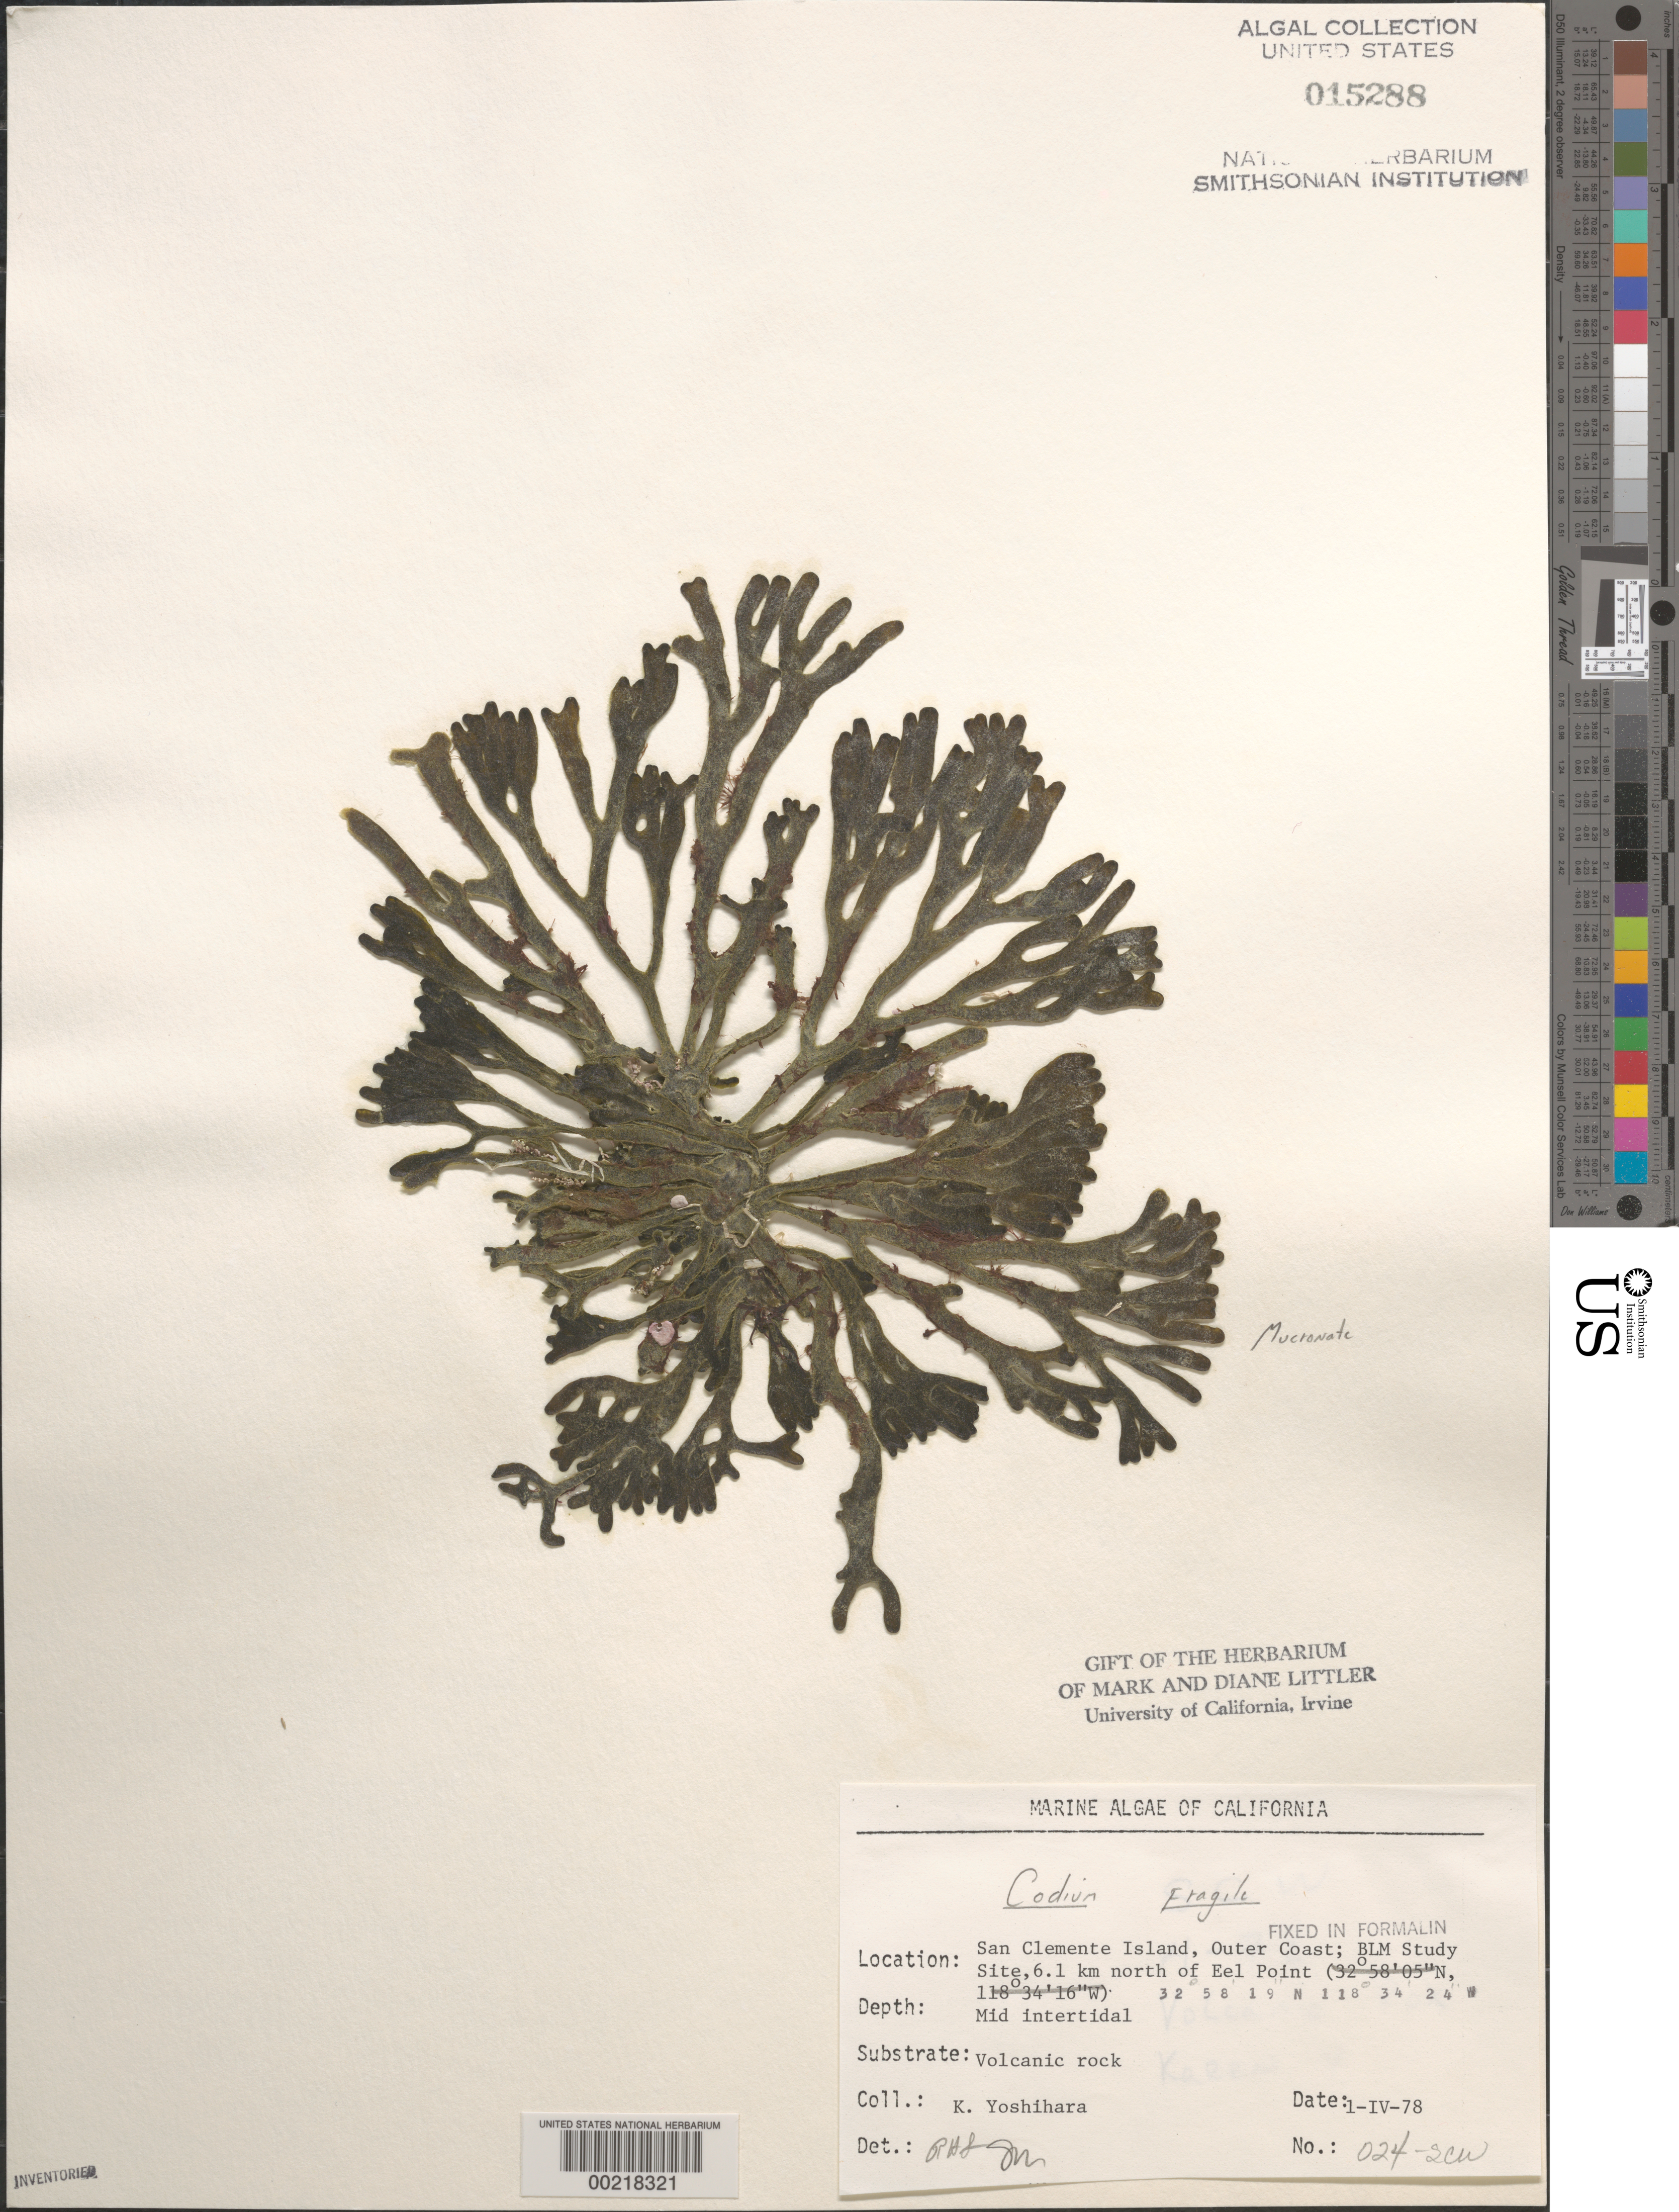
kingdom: Plantae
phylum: Chlorophyta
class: Ulvophyceae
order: Bryopsidales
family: Codiaceae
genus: Codium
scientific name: Codium fragile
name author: (Suringar) P. Hariot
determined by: Sims, Robert H.; Murray, S. N.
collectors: K. Yoshihara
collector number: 024-scw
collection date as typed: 01 Apr 1978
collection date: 1978-04-01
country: United States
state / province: California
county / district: Los Angeles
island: San Clemente Island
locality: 6.1 km north of Eel Point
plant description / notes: BLM-SOCALBIGHT Rocky Intertidal Survey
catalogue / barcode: US 15288